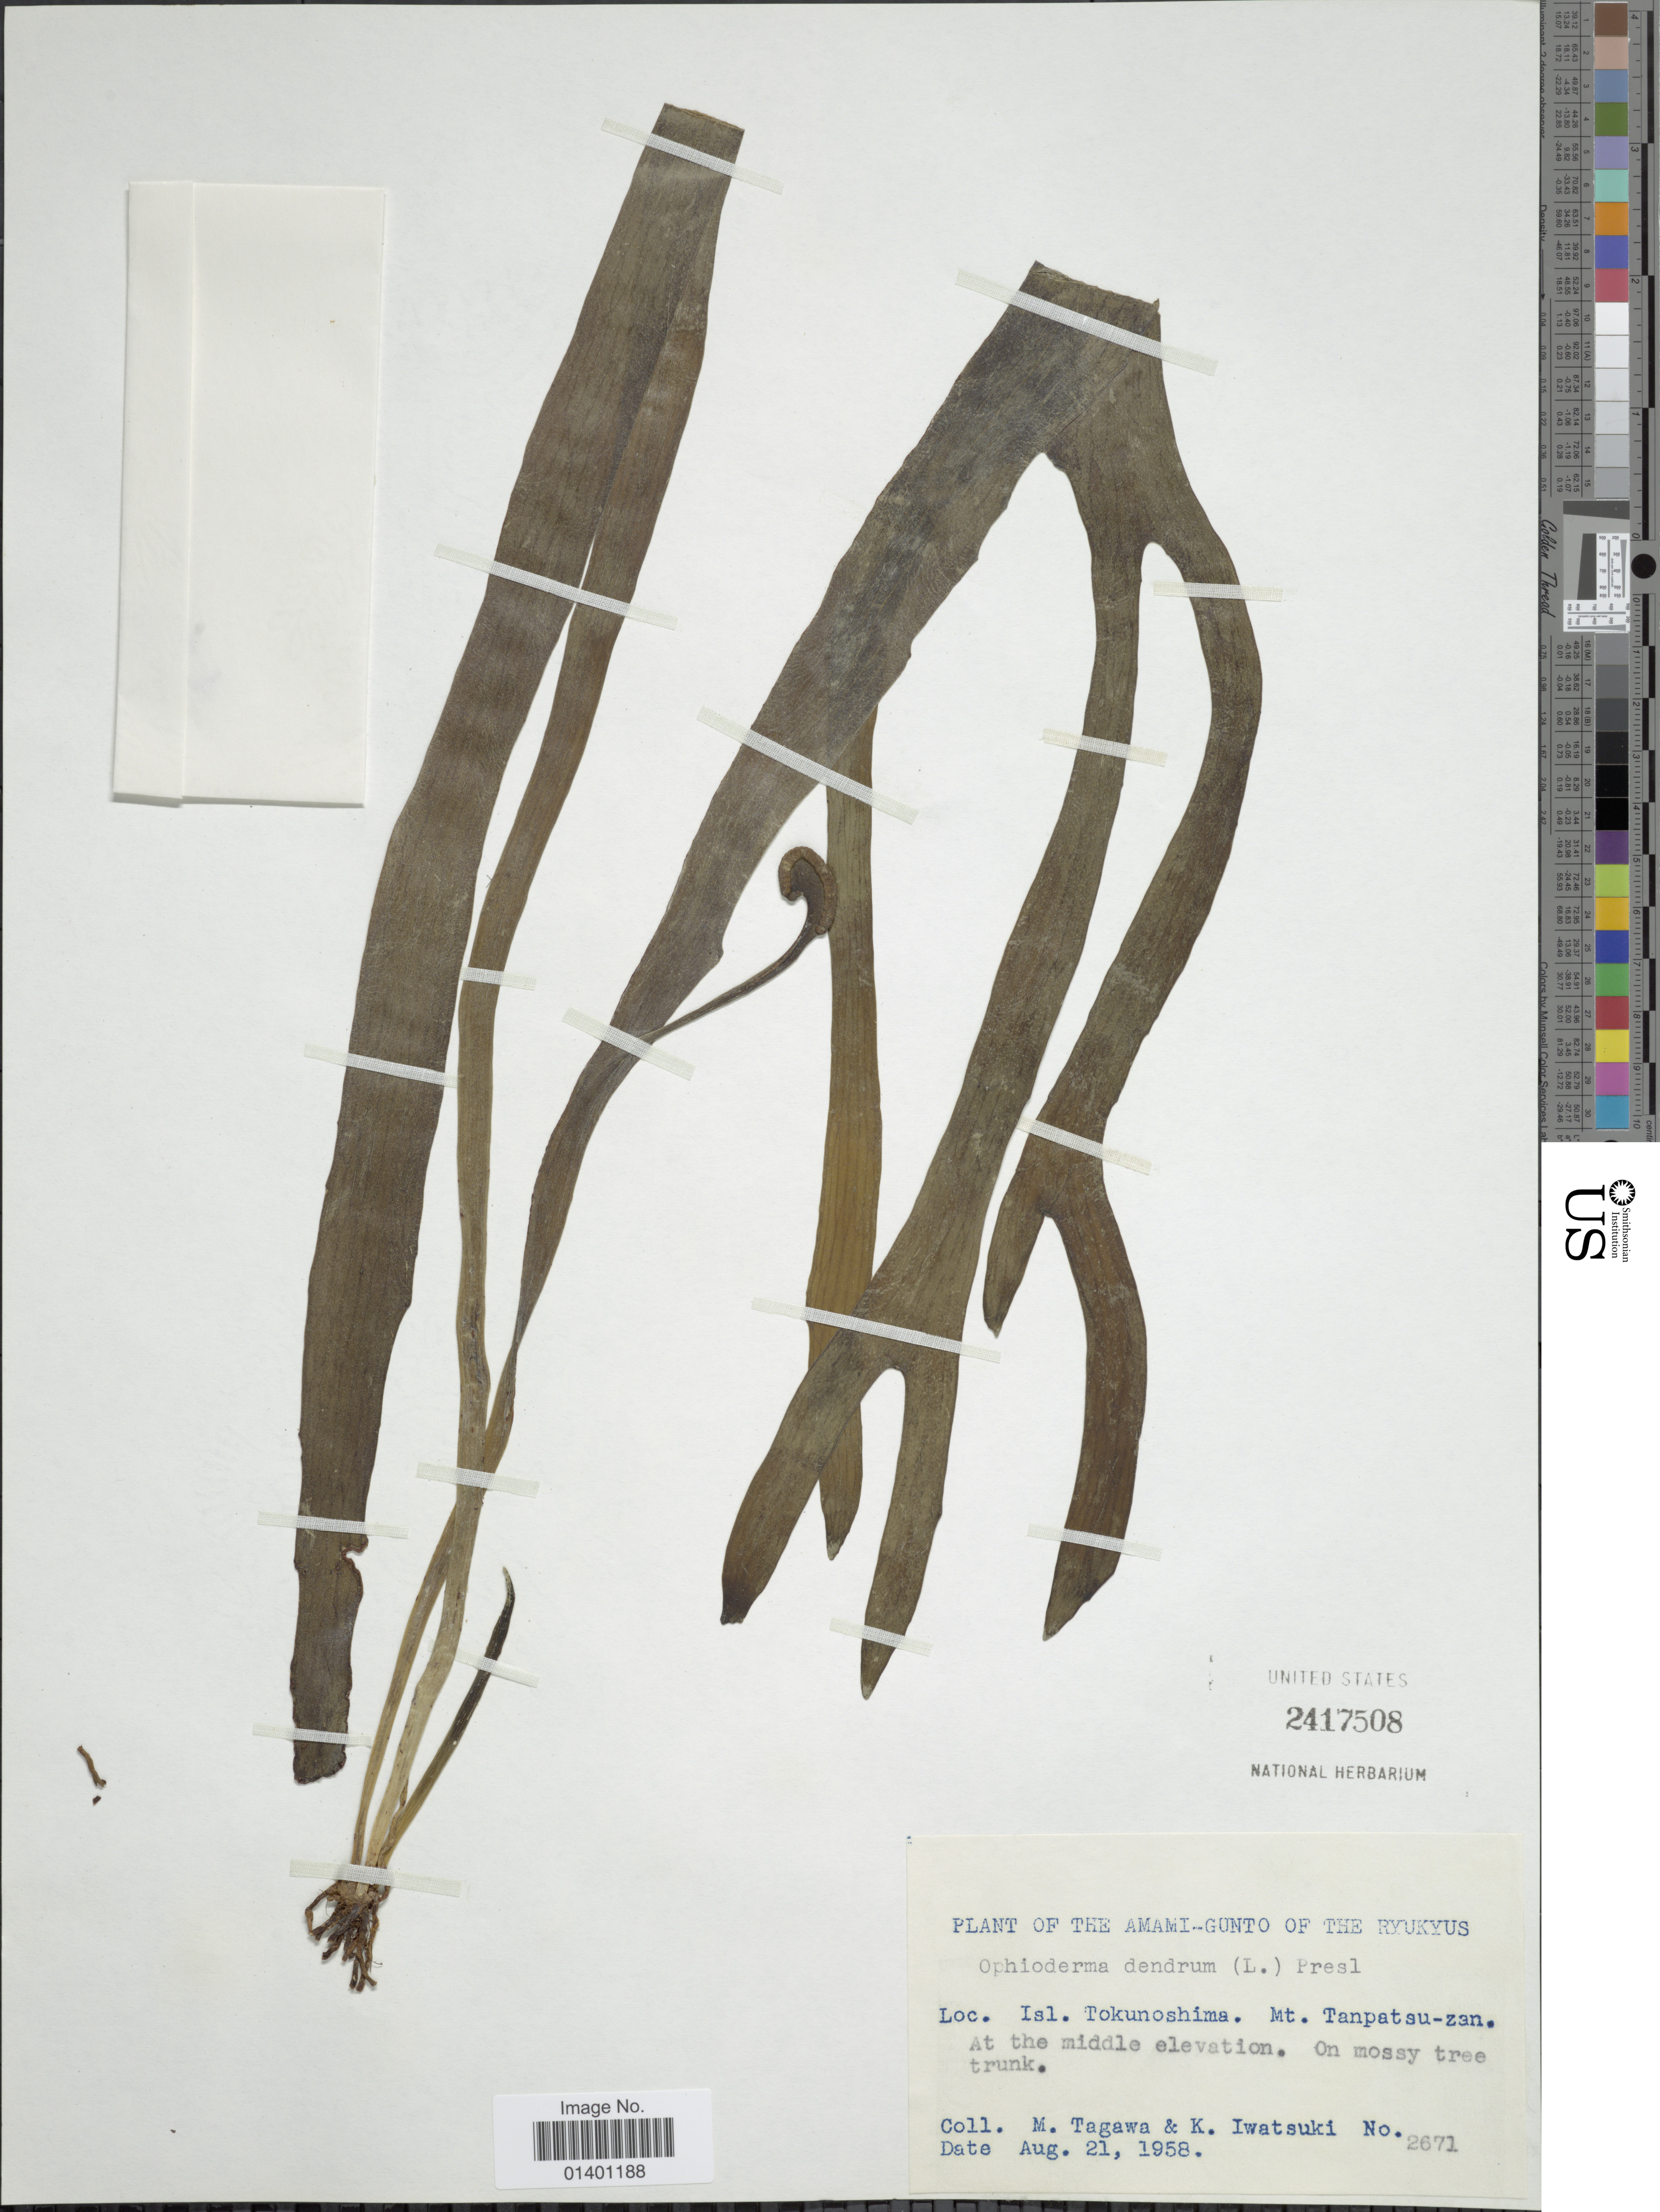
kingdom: Plantae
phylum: Tracheophyta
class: Polypodiopsida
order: Ophioglossales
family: Ophioglossaceae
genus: Ophioglossum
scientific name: Ophioglossum pendulum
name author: L.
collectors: M. Tagawa & K. Iwatsuki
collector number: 2671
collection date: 1958-08-21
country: Japan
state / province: Kagosima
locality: Amami-Gunto of the Ryukyus, Isl. Tokunoshima, Mt. Tanpatsu-zan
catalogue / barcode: US 2417508